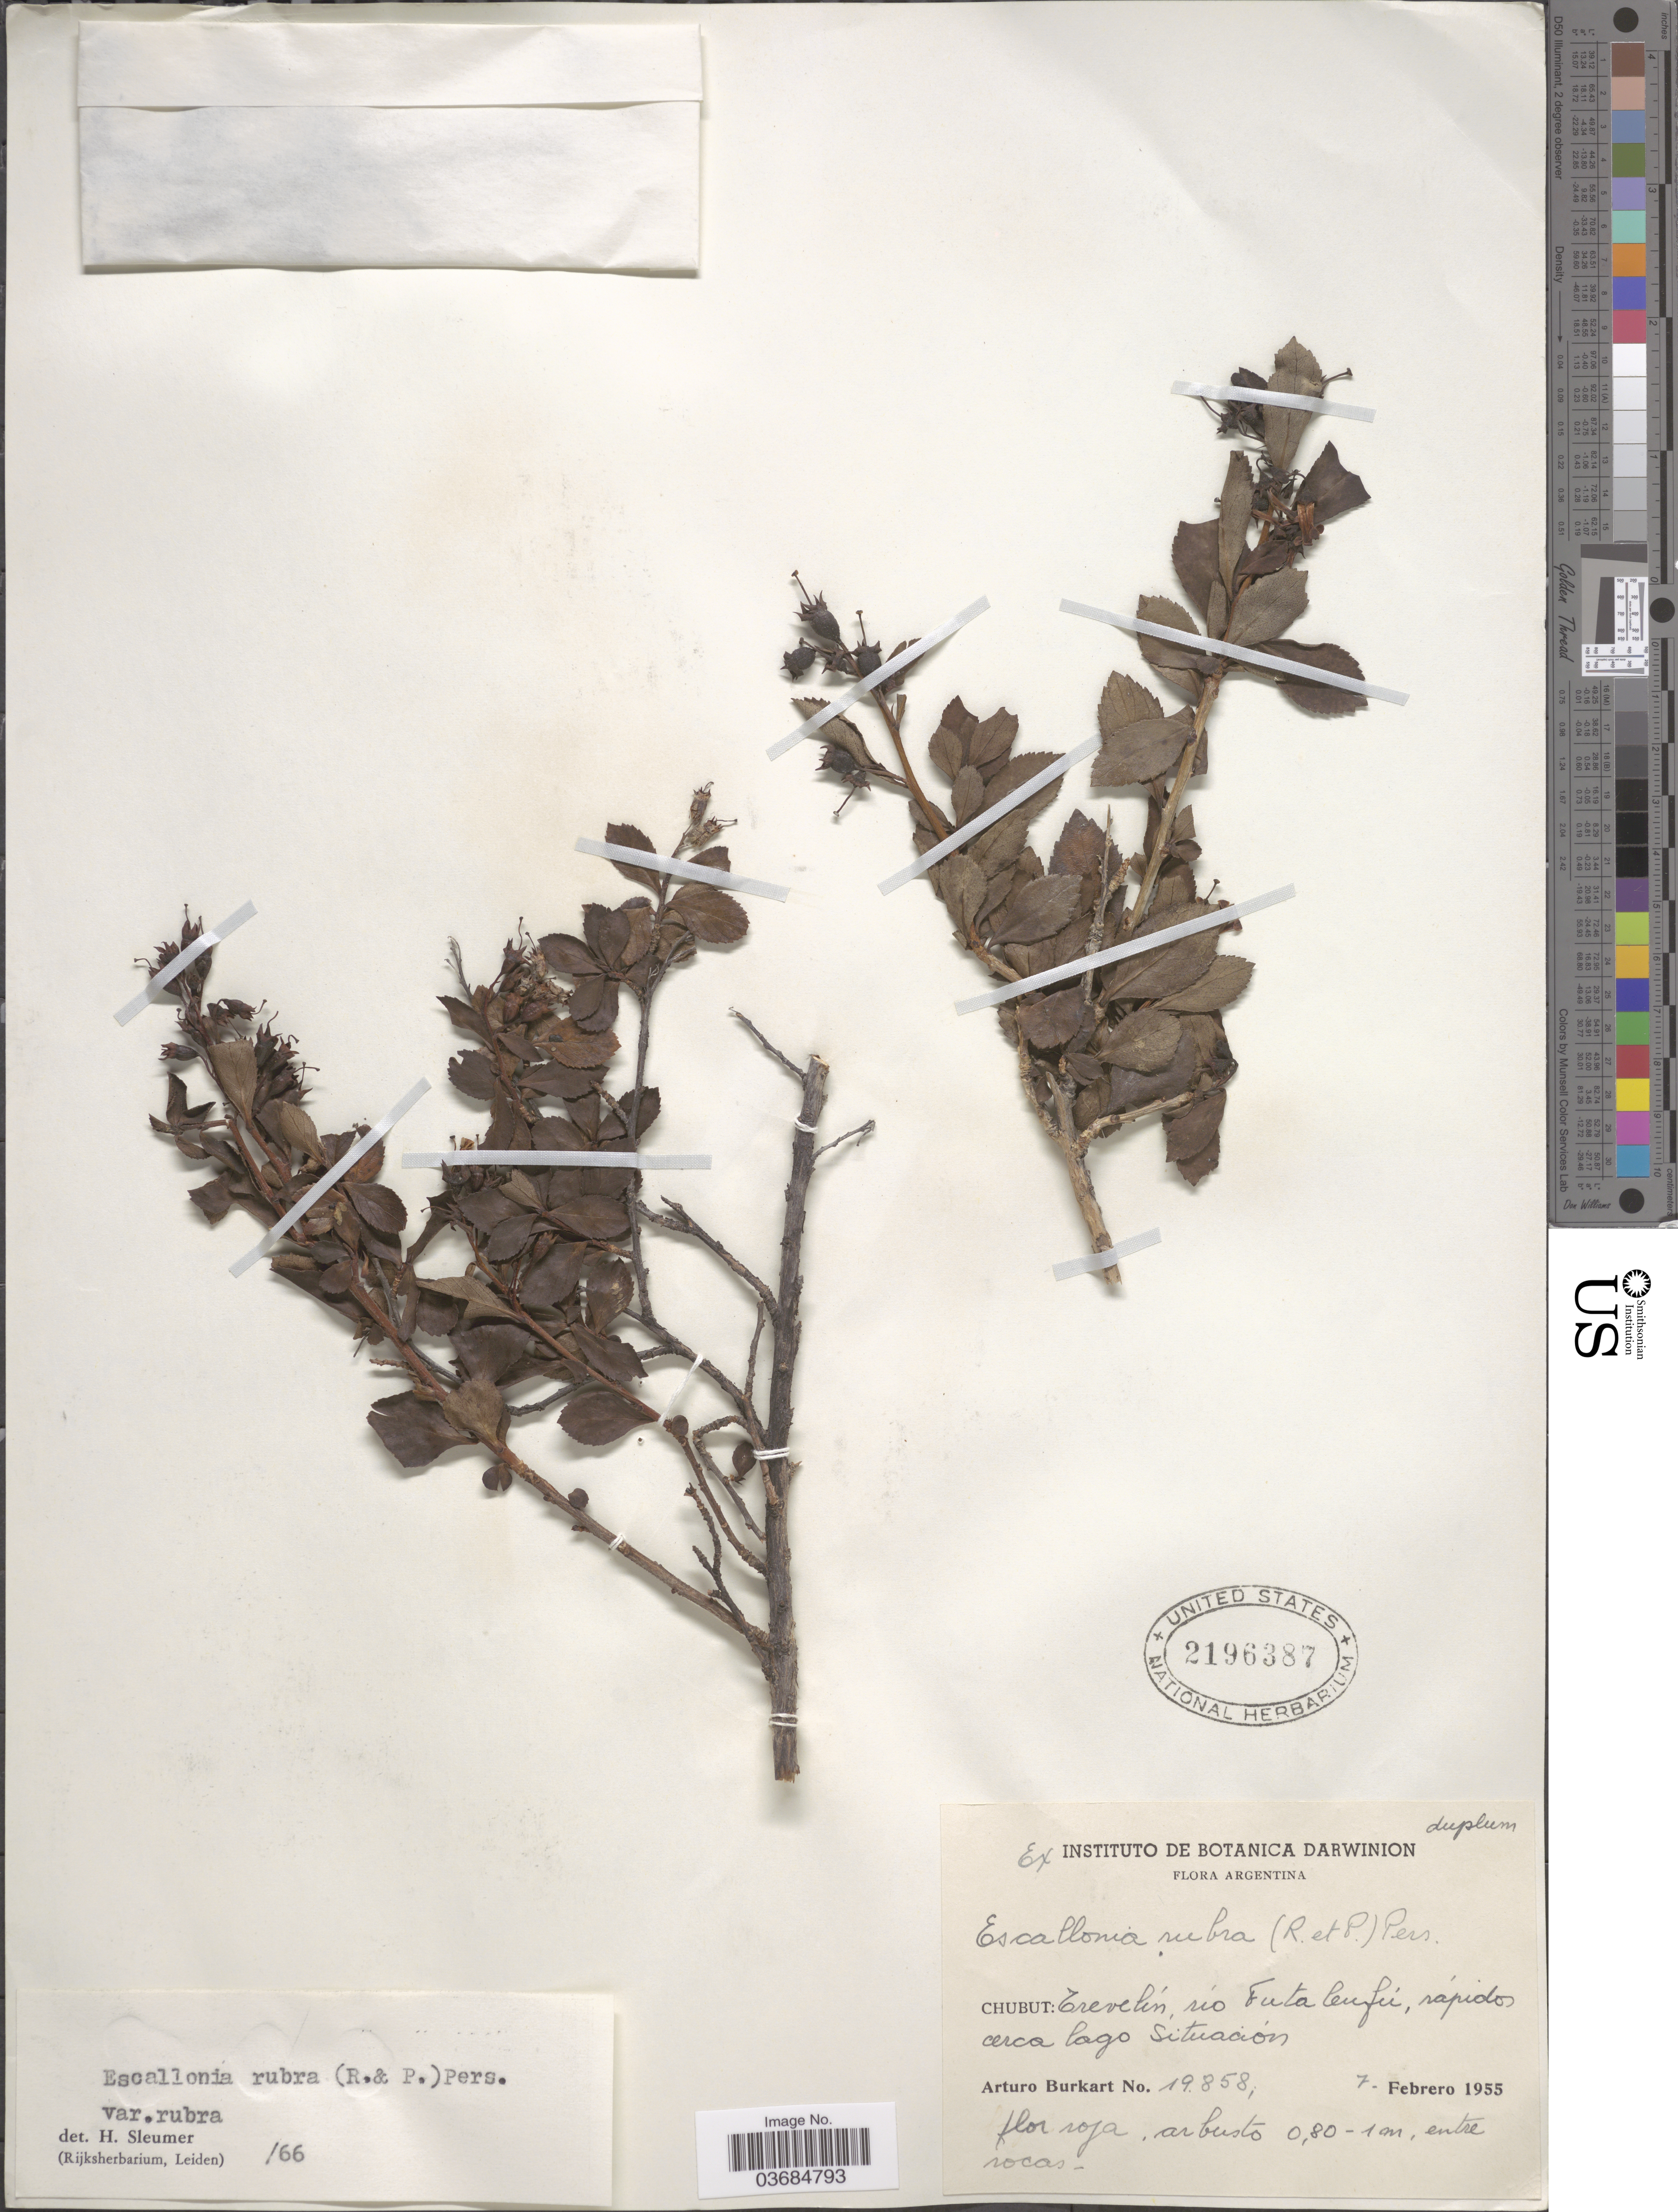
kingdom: Plantae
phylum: Tracheophyta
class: Magnoliopsida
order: Escalloniales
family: Escalloniaceae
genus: Escallonia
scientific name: Escallonia rubra var. rubra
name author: (Ruiz & Pav.) Pers.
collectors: A. E. Burkart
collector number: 19858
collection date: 1955-02-07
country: Argentina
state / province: Chubut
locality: Trevelín, río Futa Cenfú, rápidos cerca lago situación.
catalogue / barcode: US 2196387